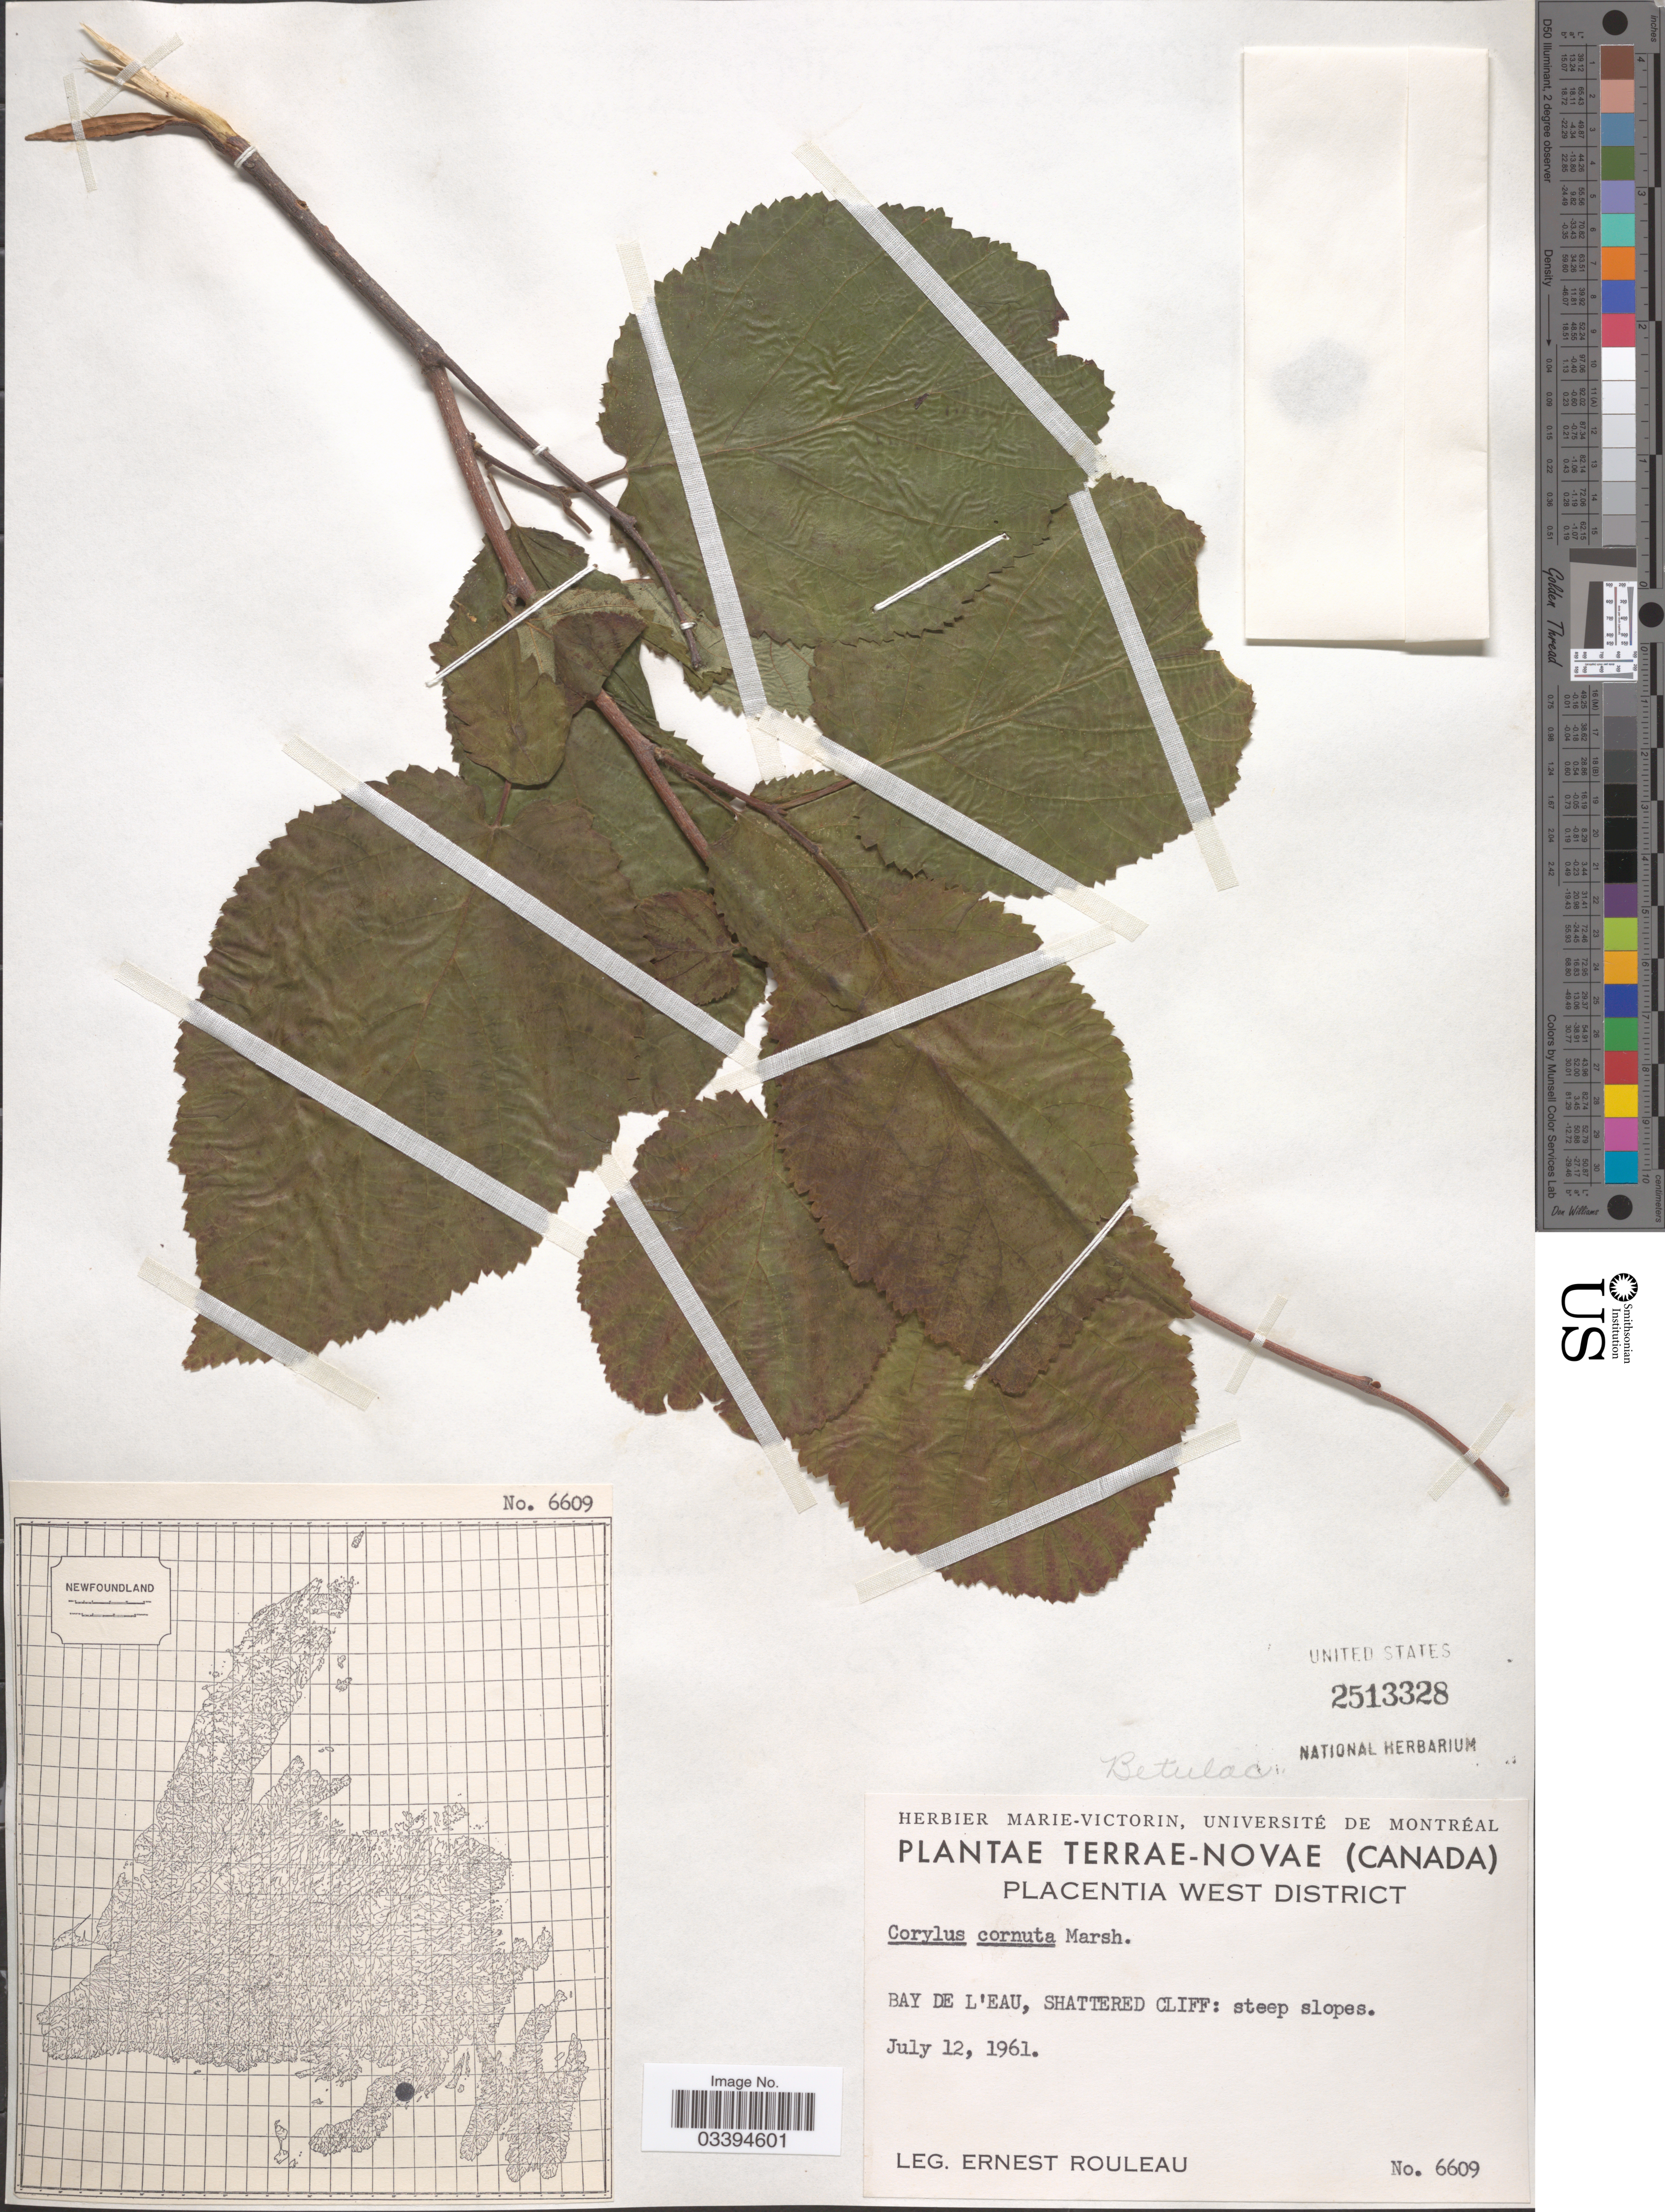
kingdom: Plantae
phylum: Tracheophyta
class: Magnoliopsida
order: Fagales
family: Betulaceae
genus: Corylus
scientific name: Corylus cornuta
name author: Marshall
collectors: J. Rouleau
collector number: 6609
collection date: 1961-07-12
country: Canada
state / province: Newfoundland and Labrador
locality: Terrae-Novae. Placentia West District. Bay De L'Eau, Shattered Cliff: steep slopes.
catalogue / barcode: US 2513328